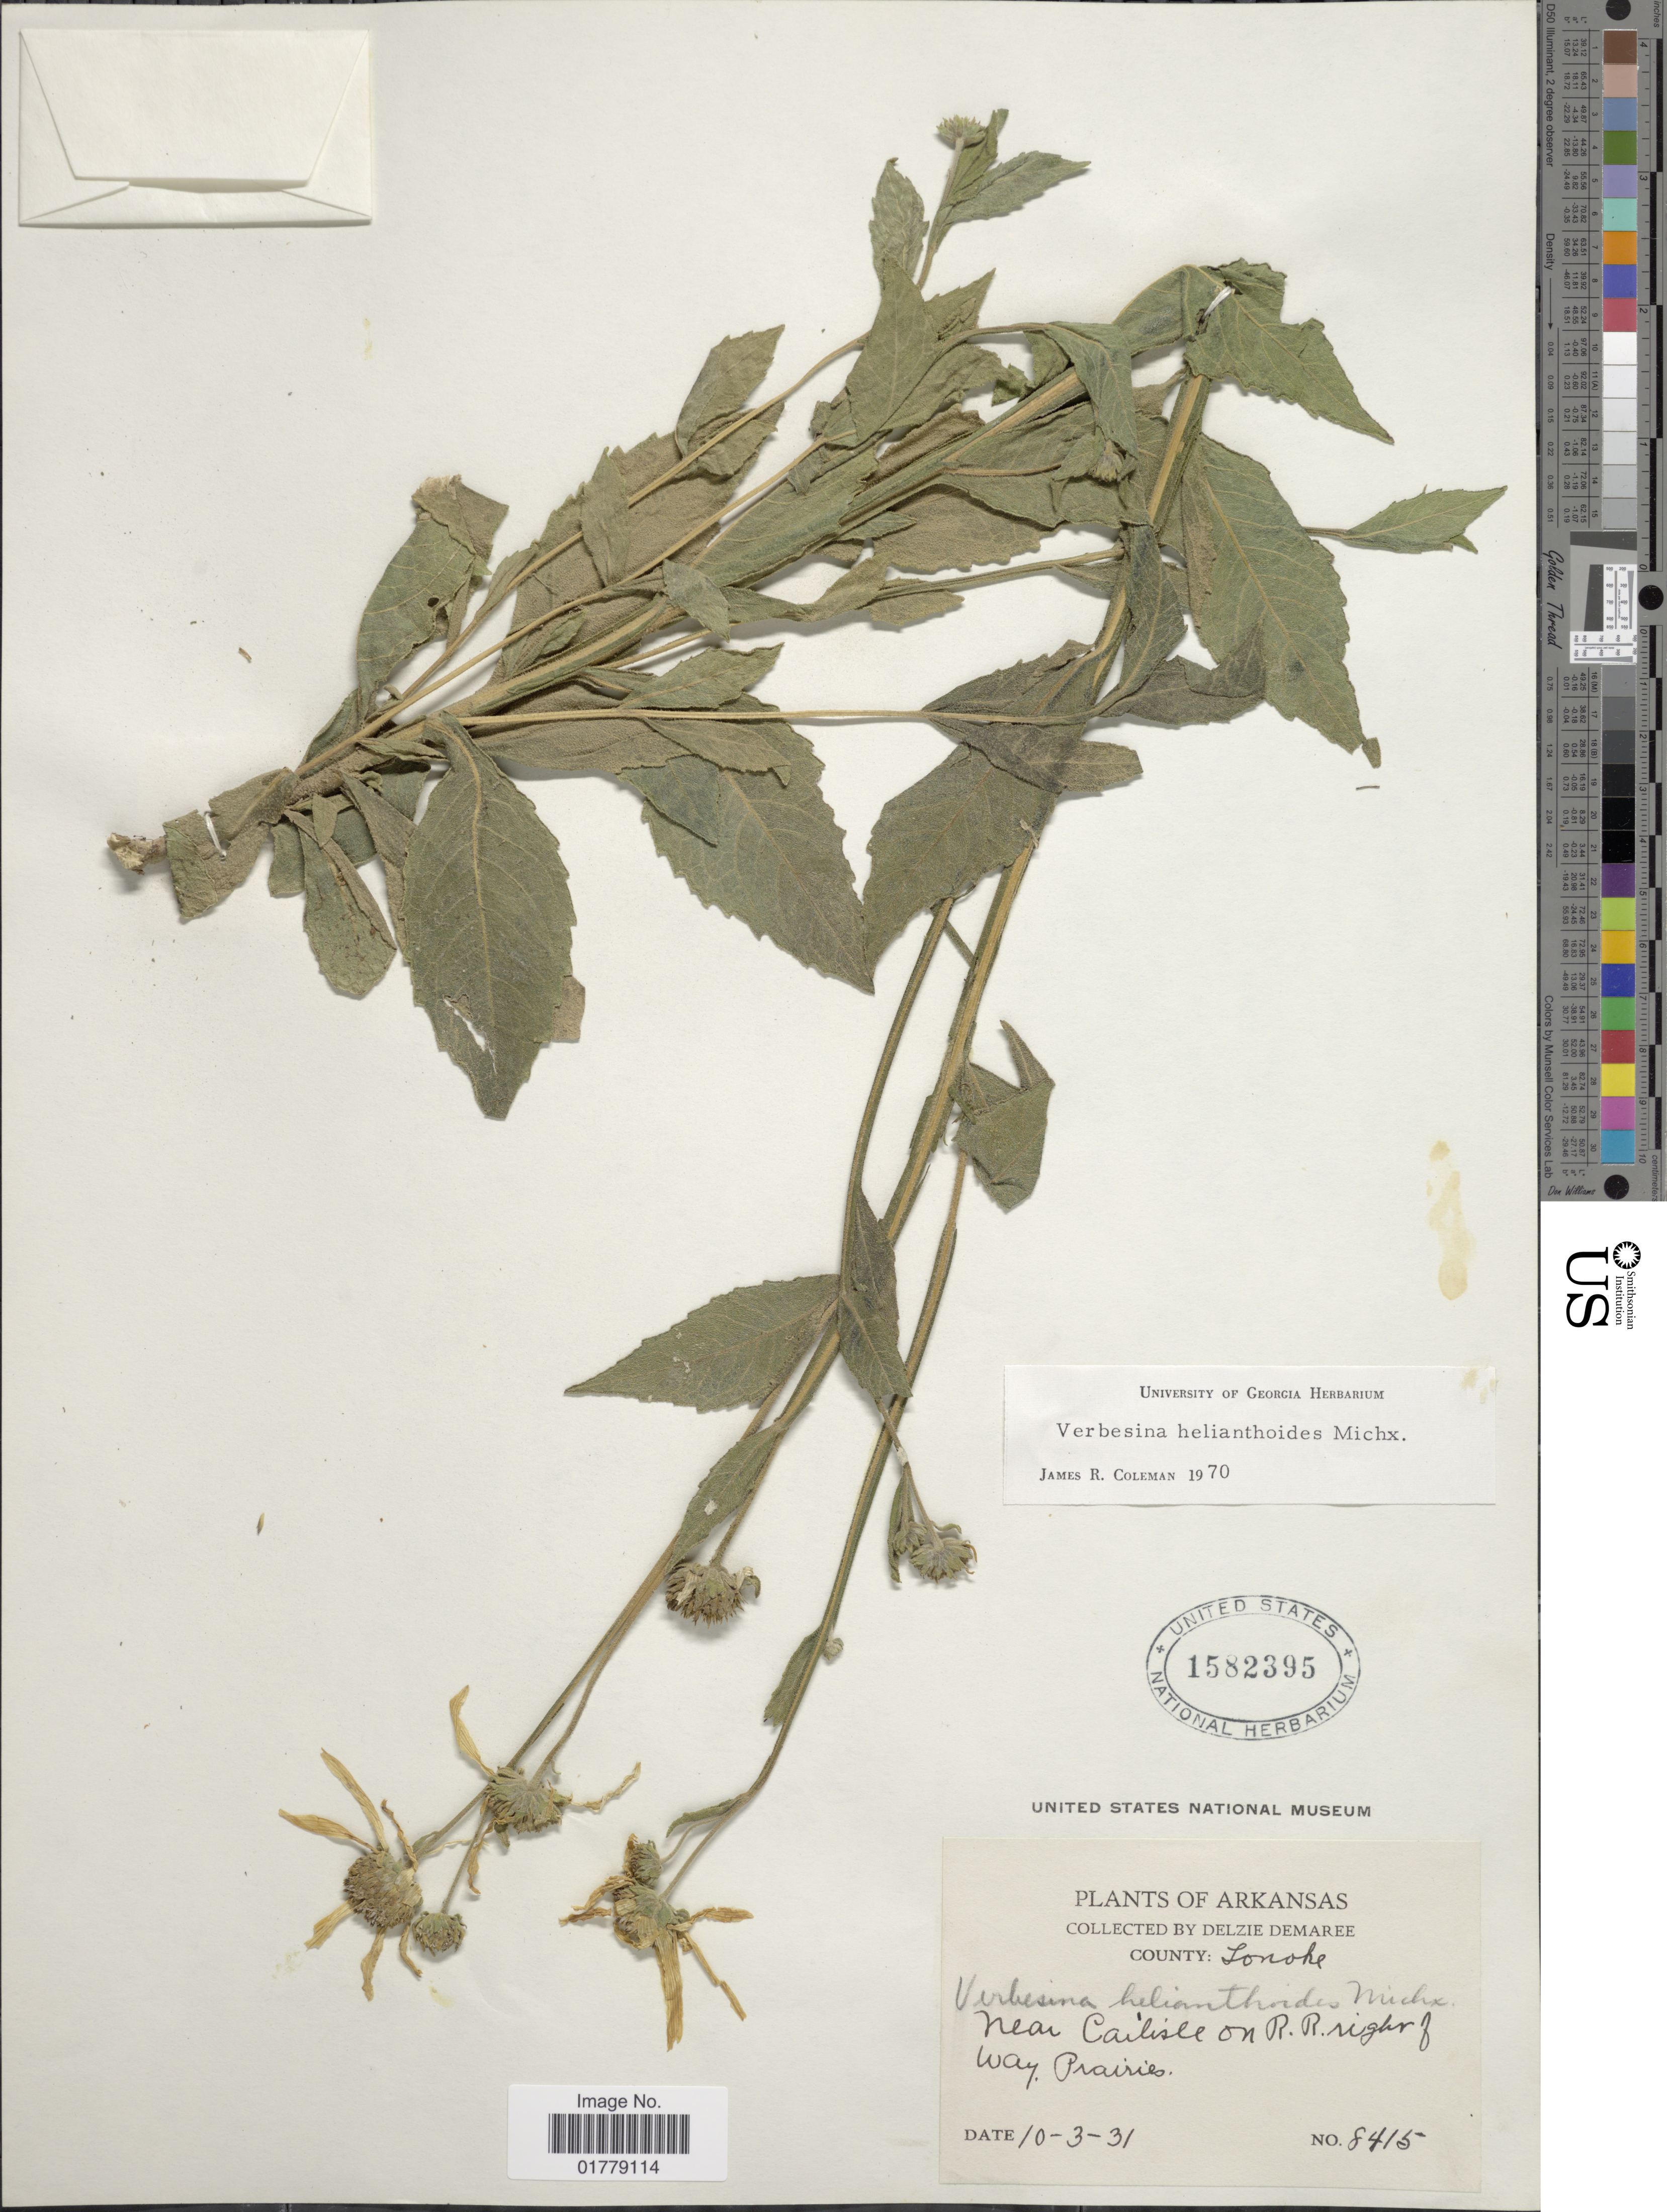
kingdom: Plantae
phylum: Tracheophyta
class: Magnoliopsida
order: Asterales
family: Asteraceae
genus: Verbesina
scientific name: Verbesina helianthoides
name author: Hook. & Arn. in Hook.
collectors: D. Demaree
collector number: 8415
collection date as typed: Transcribed d/m/y: 3/10/31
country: United States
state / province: Arkansas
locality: County: Sonohe. Near Cailisle on R.R. right of Way. Prairies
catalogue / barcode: US 1582395